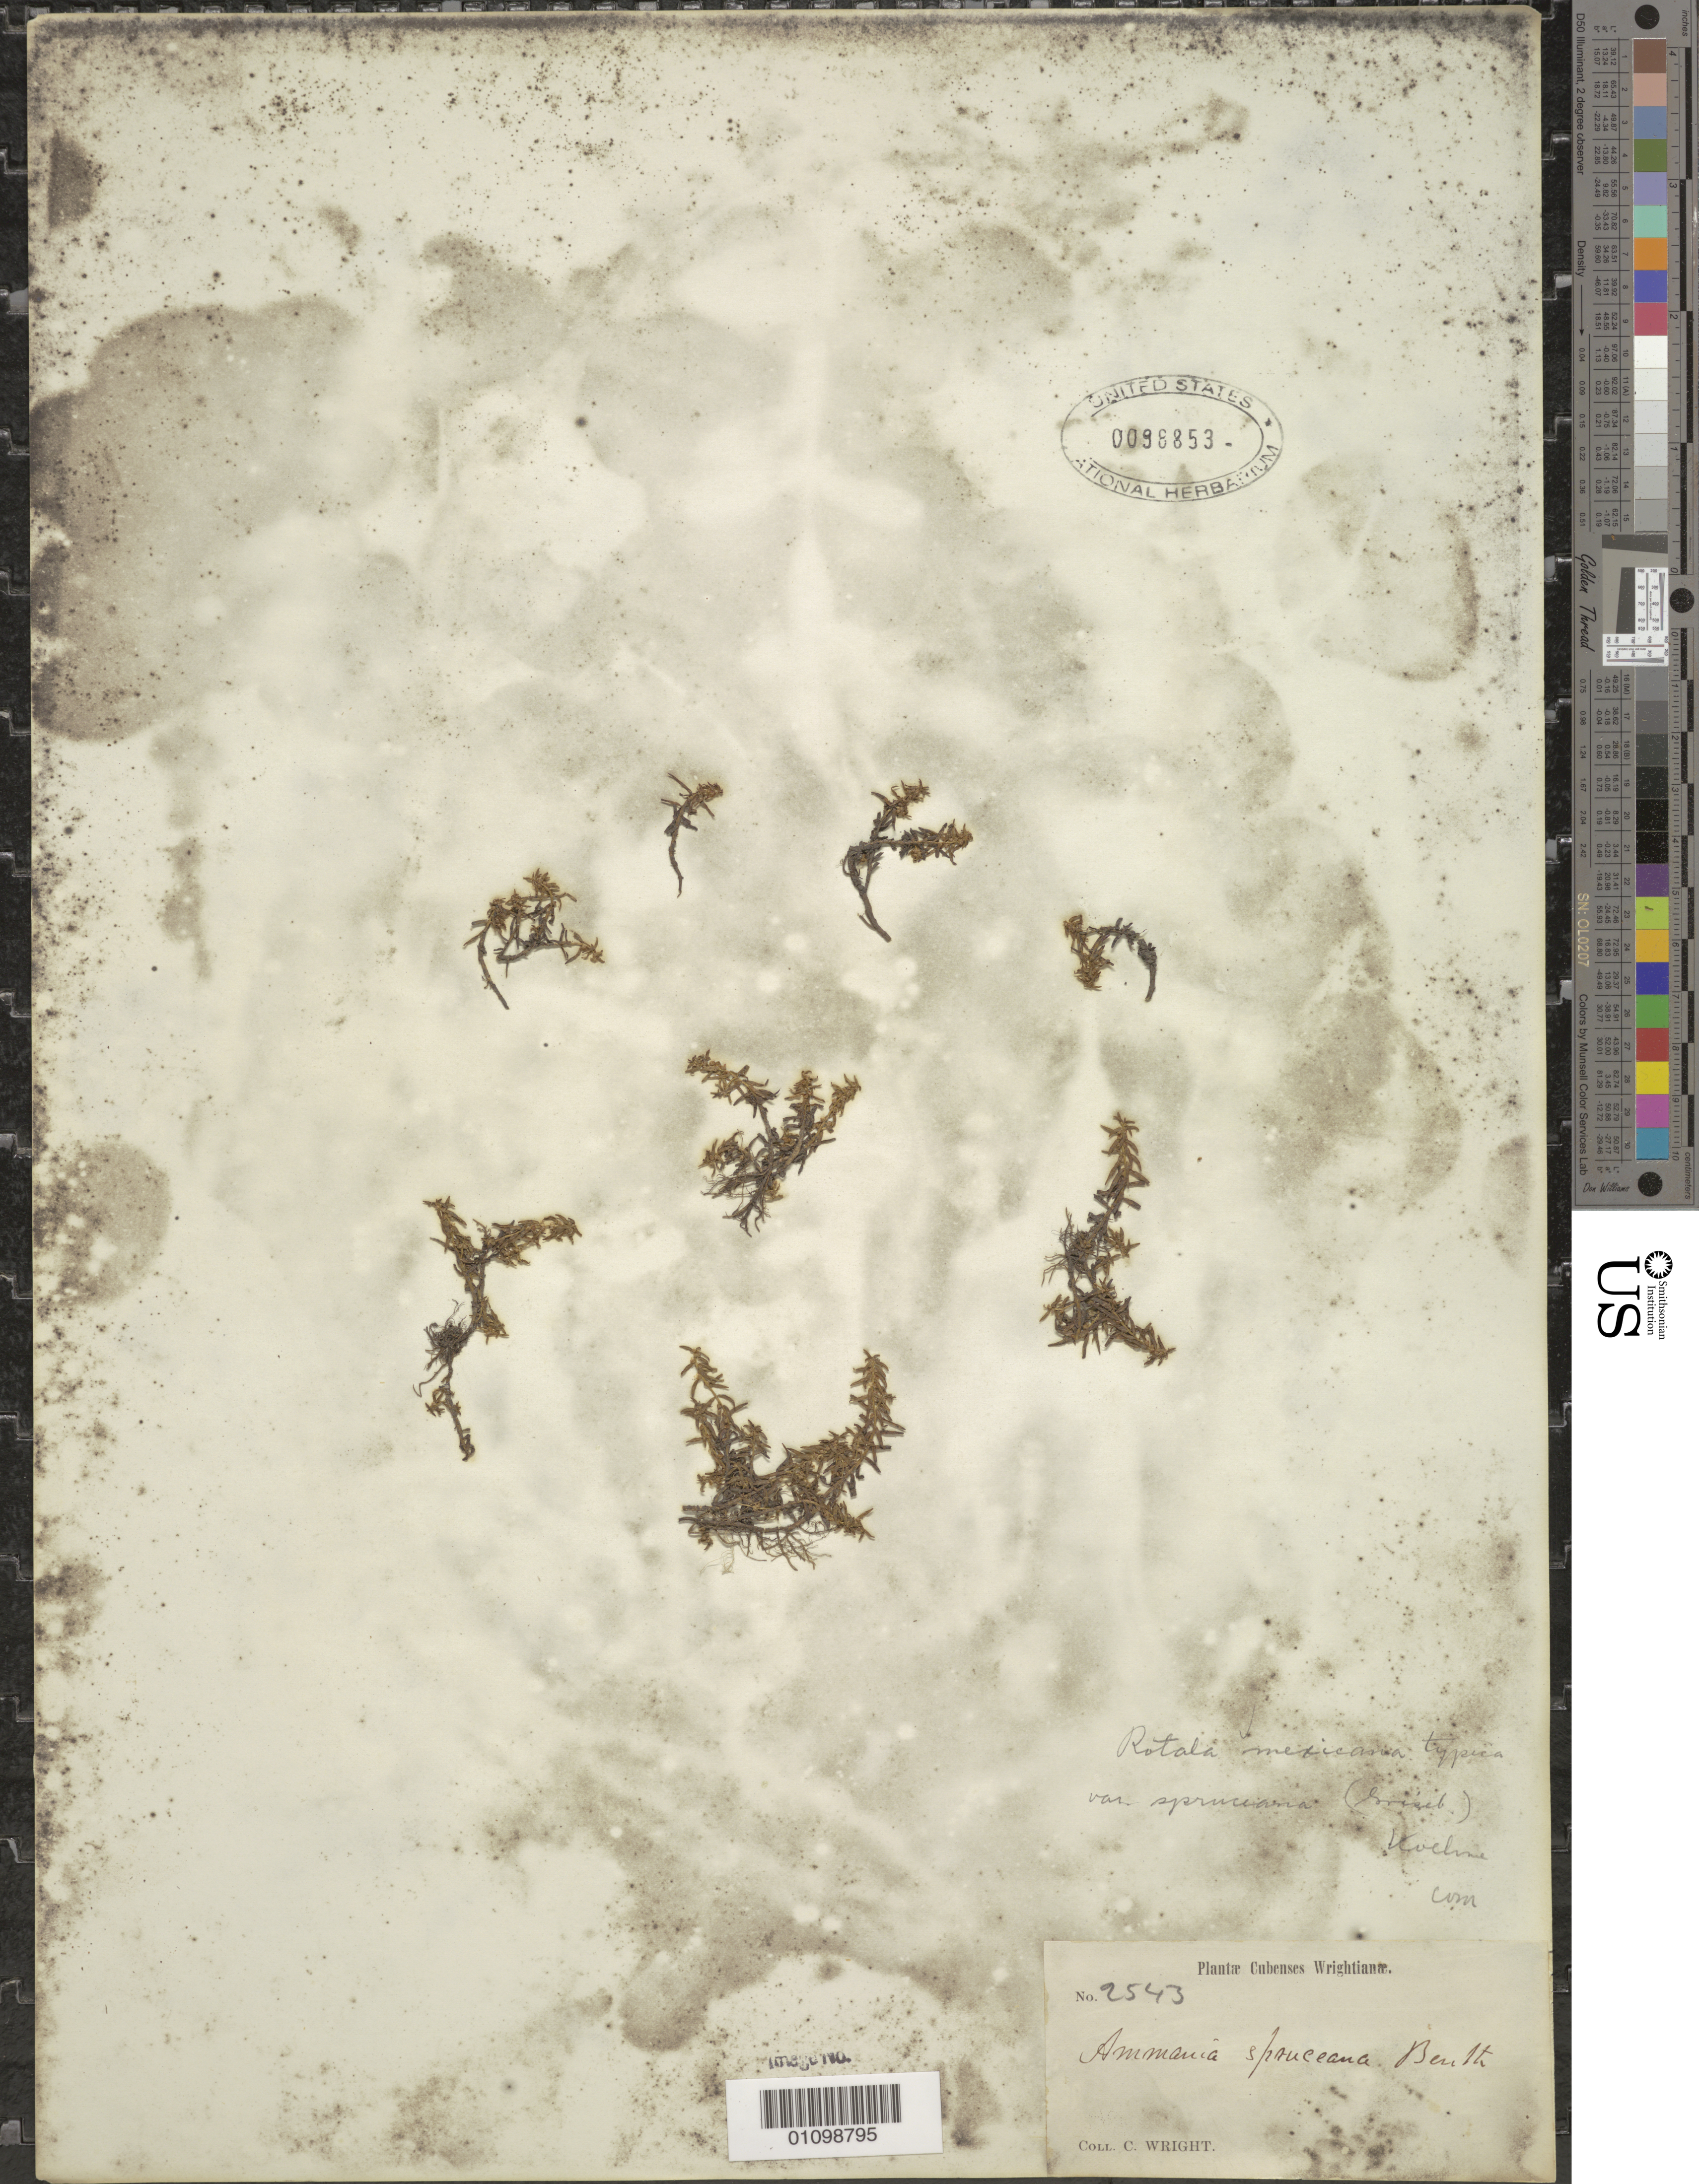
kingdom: Plantae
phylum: Tracheophyta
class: Magnoliopsida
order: Myrtales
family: Lythraceae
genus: Rotala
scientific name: Rotala mexicana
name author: Cham. & Schltdl.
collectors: C. Wright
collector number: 2543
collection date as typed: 1800 to 1899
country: Cuba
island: Cuba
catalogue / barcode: US 98853